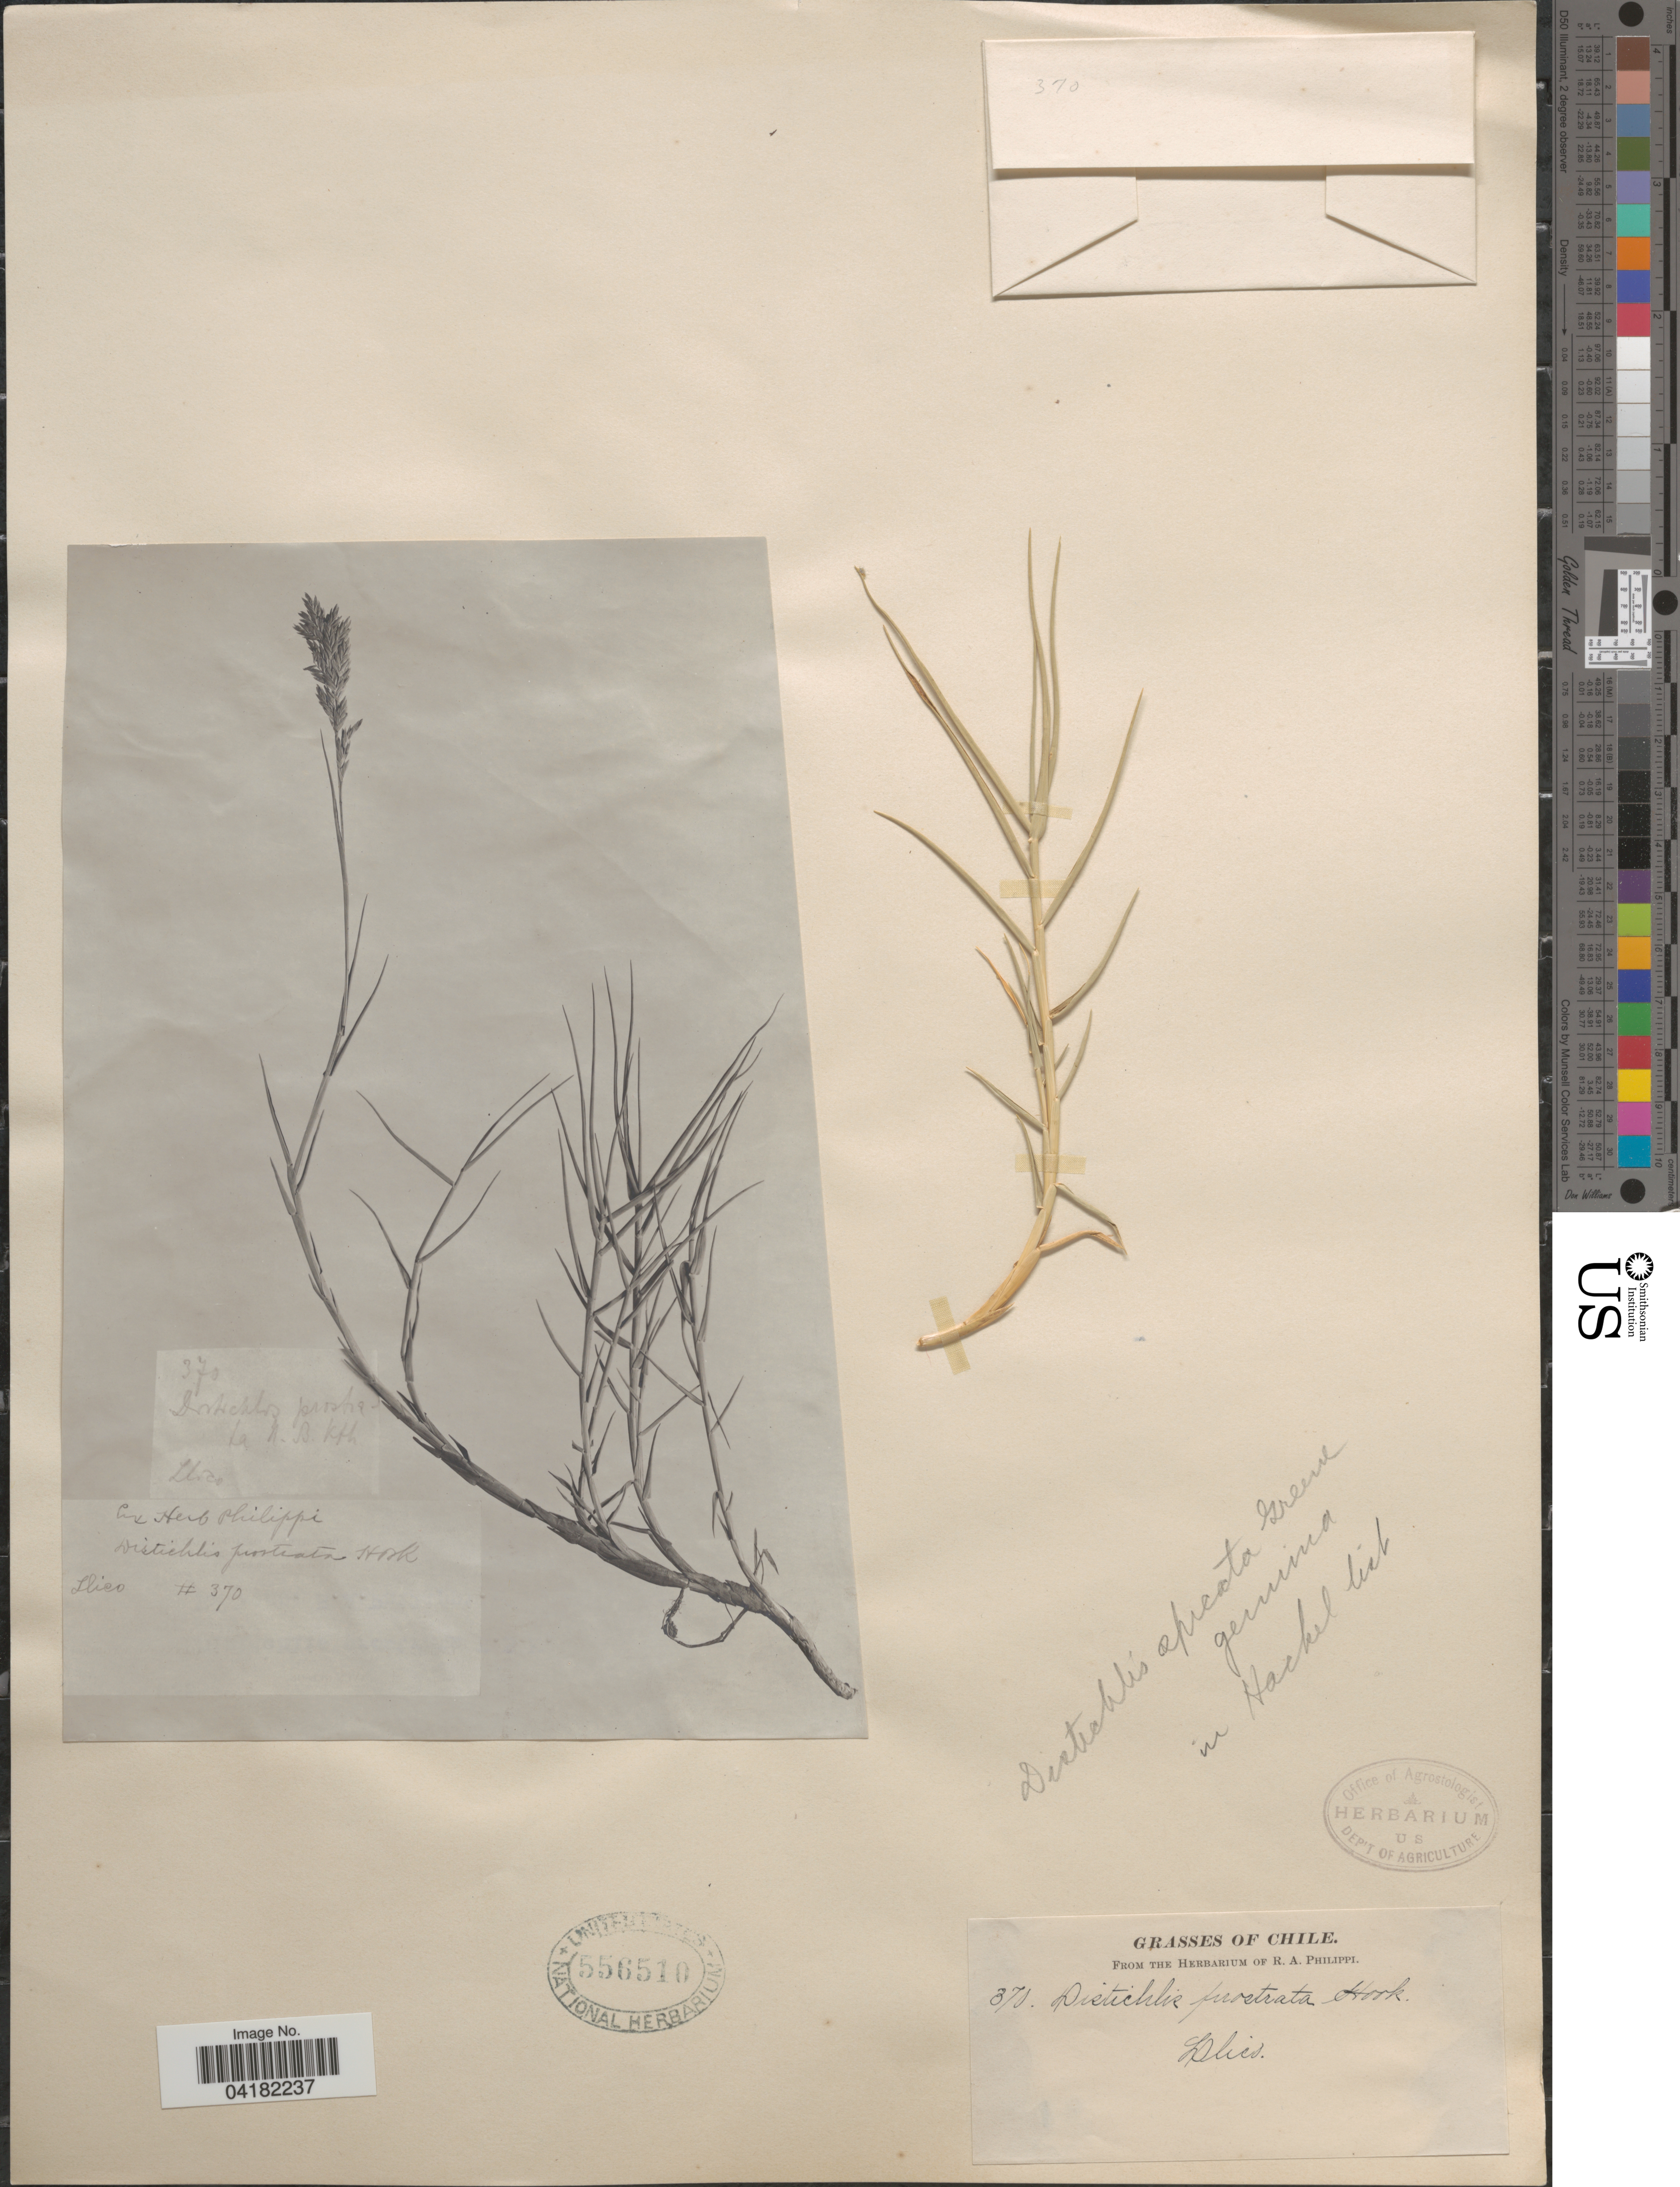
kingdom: Plantae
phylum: Tracheophyta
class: Liliopsida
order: Poales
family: Poaceae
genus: Distichlis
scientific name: Distichlis prostrata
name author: (Kunth) É. Desv.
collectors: ex. herb. R.A. Philippi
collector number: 370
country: Chile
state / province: Maule (VII)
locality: Llico.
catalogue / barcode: US 556510